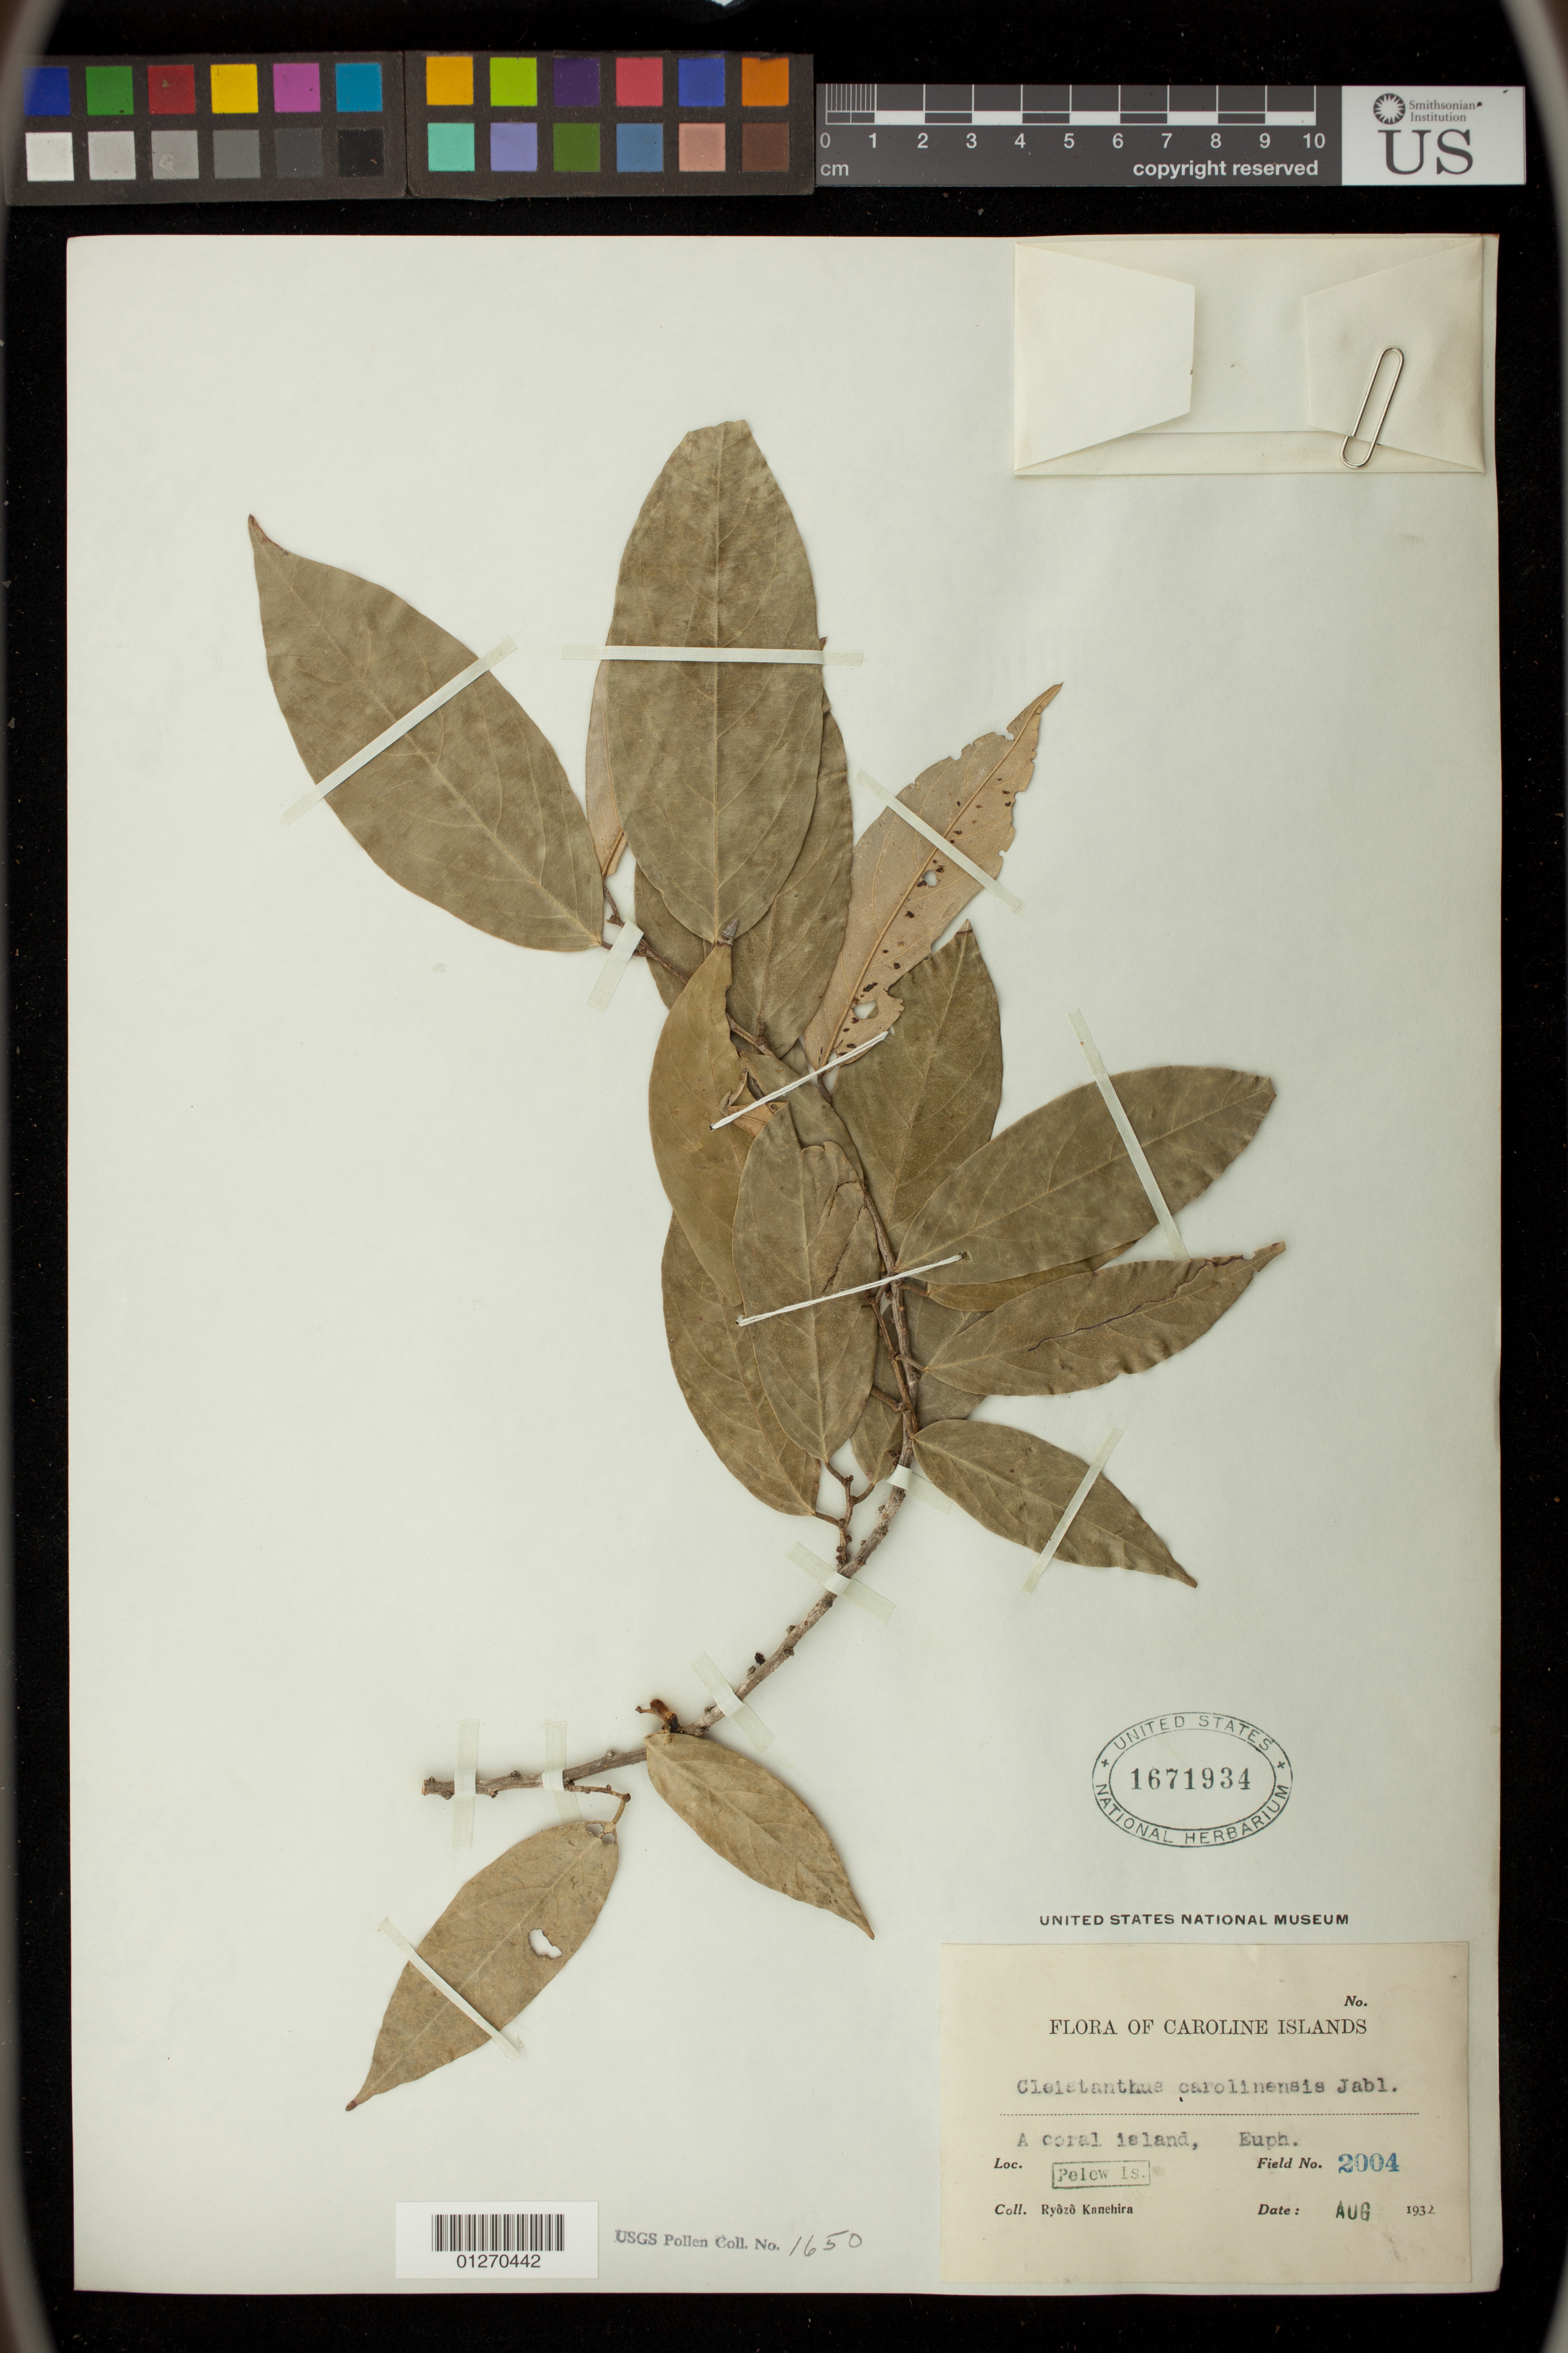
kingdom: Plantae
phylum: Tracheophyta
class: Magnoliopsida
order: Malpighiales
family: Phyllanthaceae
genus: Cleistanthus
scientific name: Cleistanthus carolinianus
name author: Jabl.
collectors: R. Kanehira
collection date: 1932-08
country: Palau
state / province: Caroline Islands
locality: Pelew Is.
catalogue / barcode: US 1671934